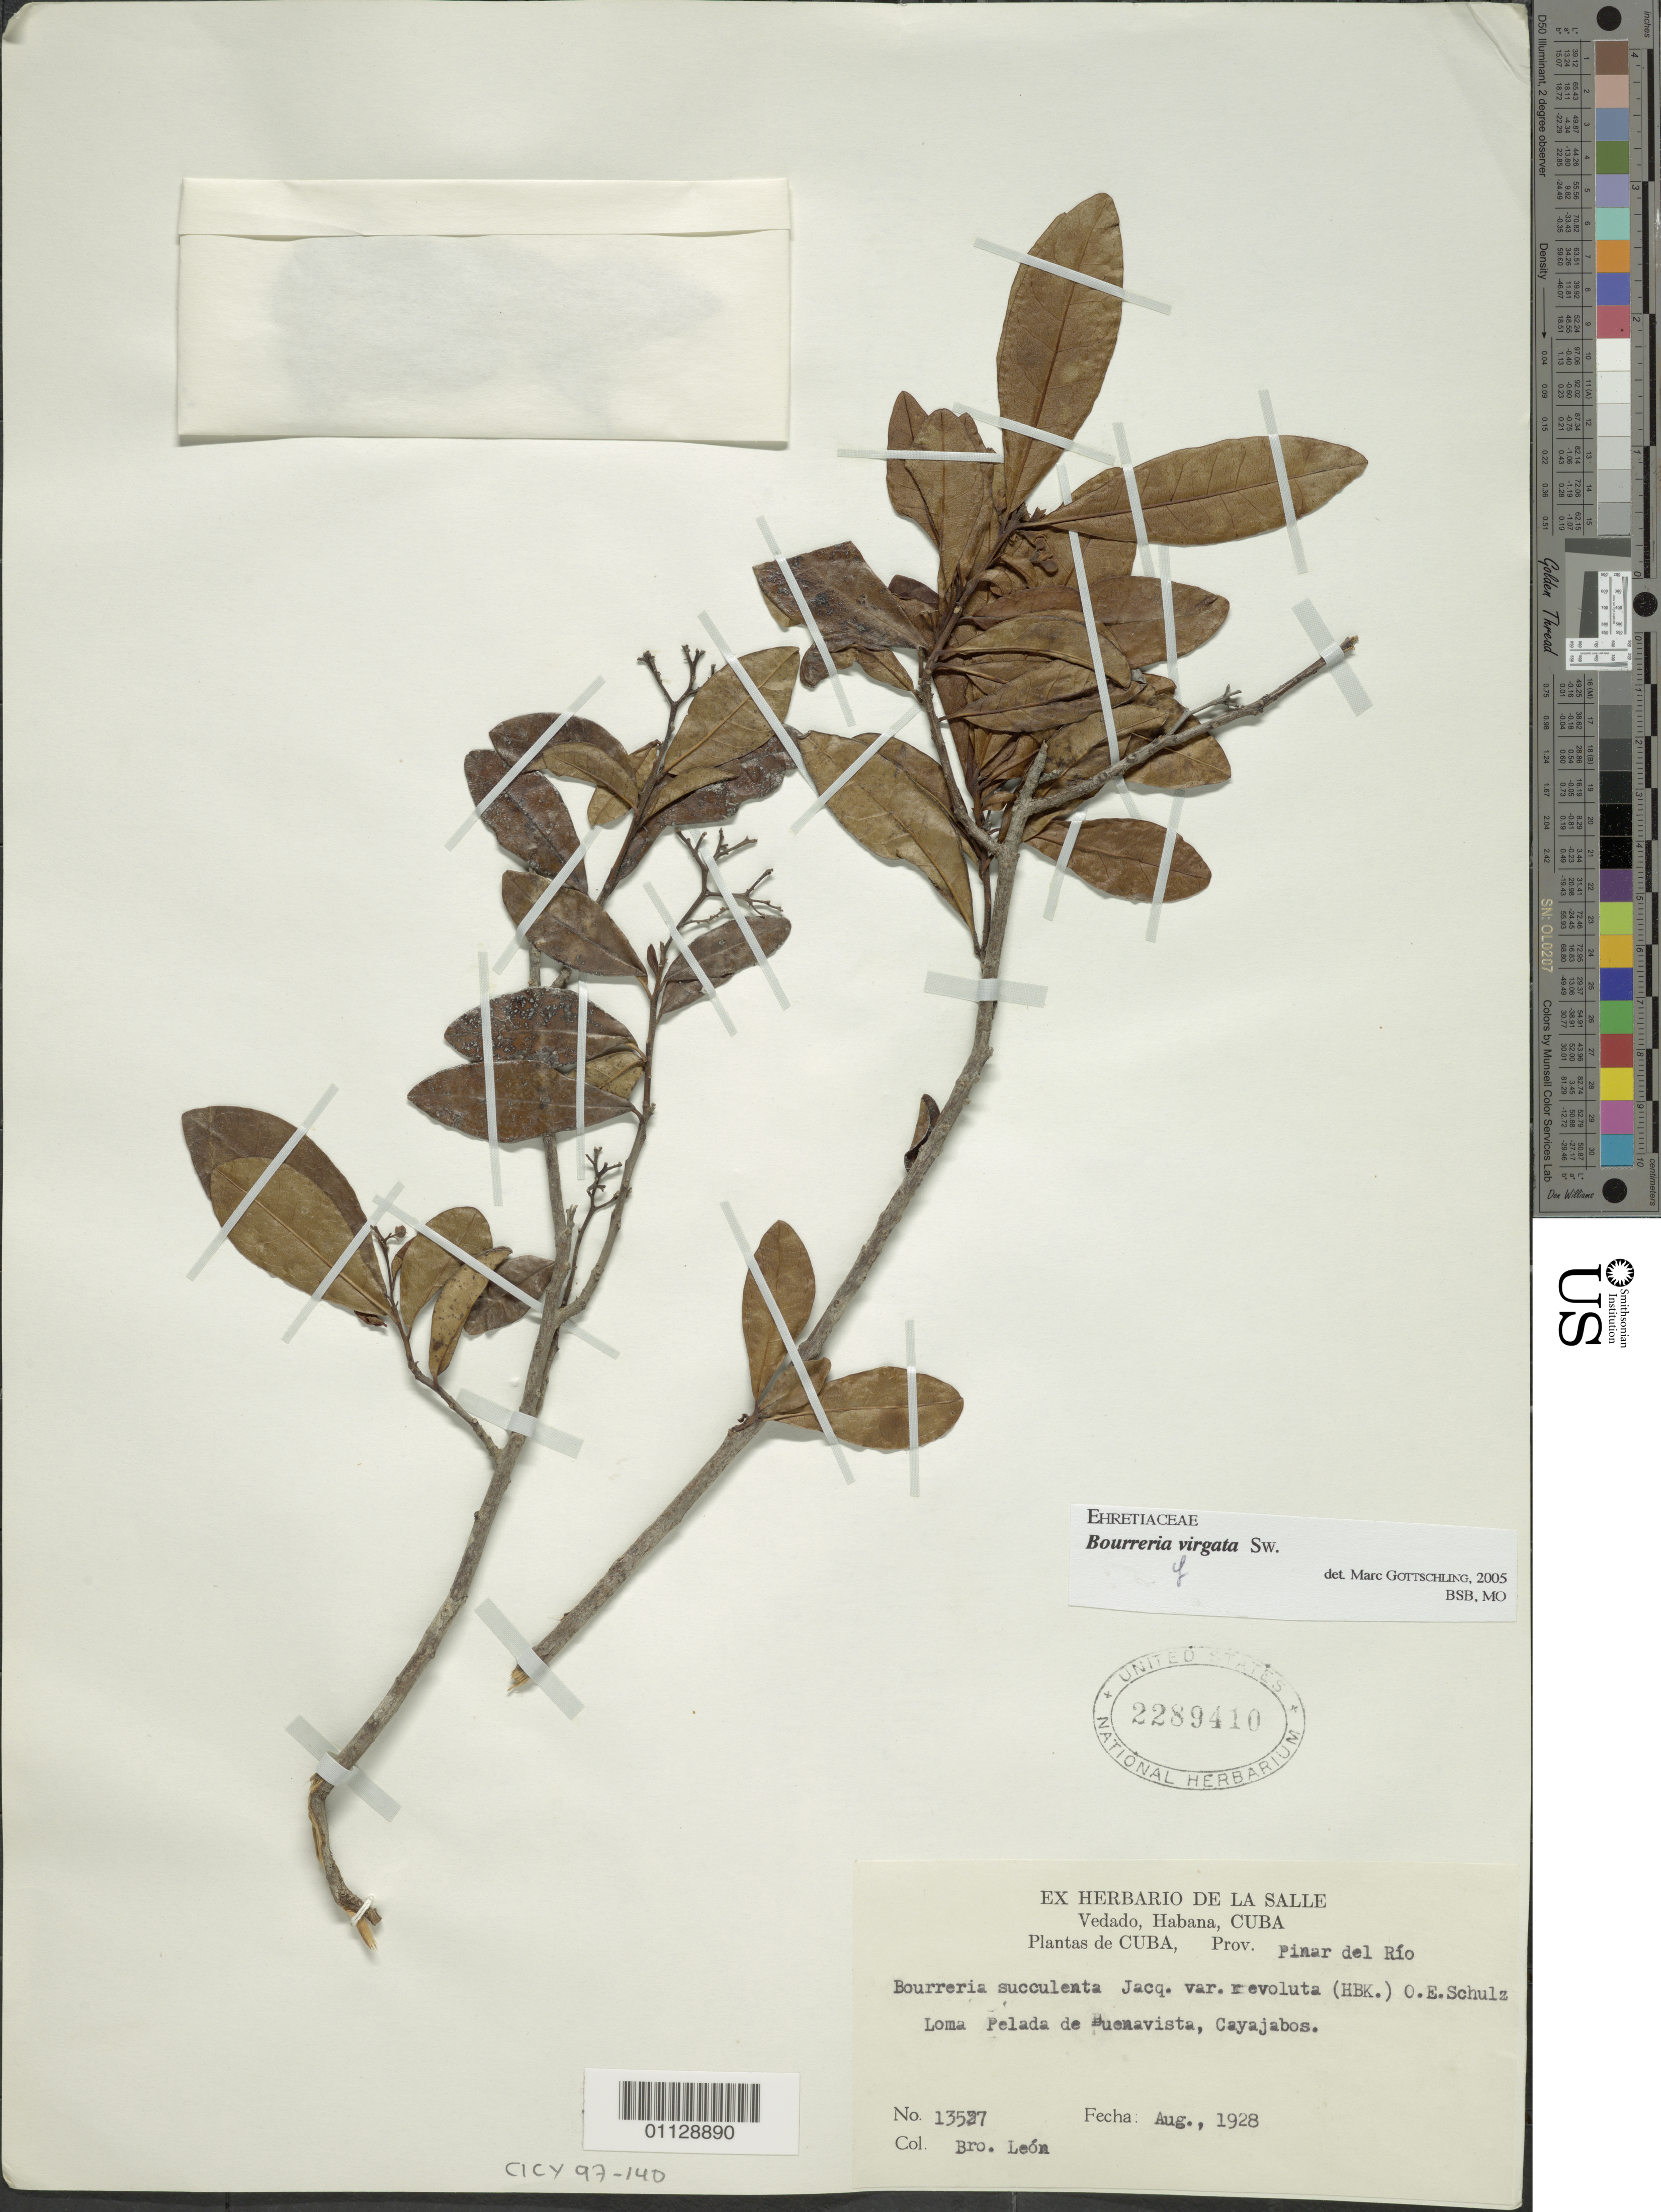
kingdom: Plantae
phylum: Tracheophyta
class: Magnoliopsida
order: Boraginales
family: Ehretiaceae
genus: Bourreria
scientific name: Bourreria virgata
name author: (Sw.) G. Don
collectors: Bro. León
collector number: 13527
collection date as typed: Jul 1928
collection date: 1928-07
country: Cuba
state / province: La Habana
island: Cuba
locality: Buena vista, Cayajabos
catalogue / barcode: US 2289410